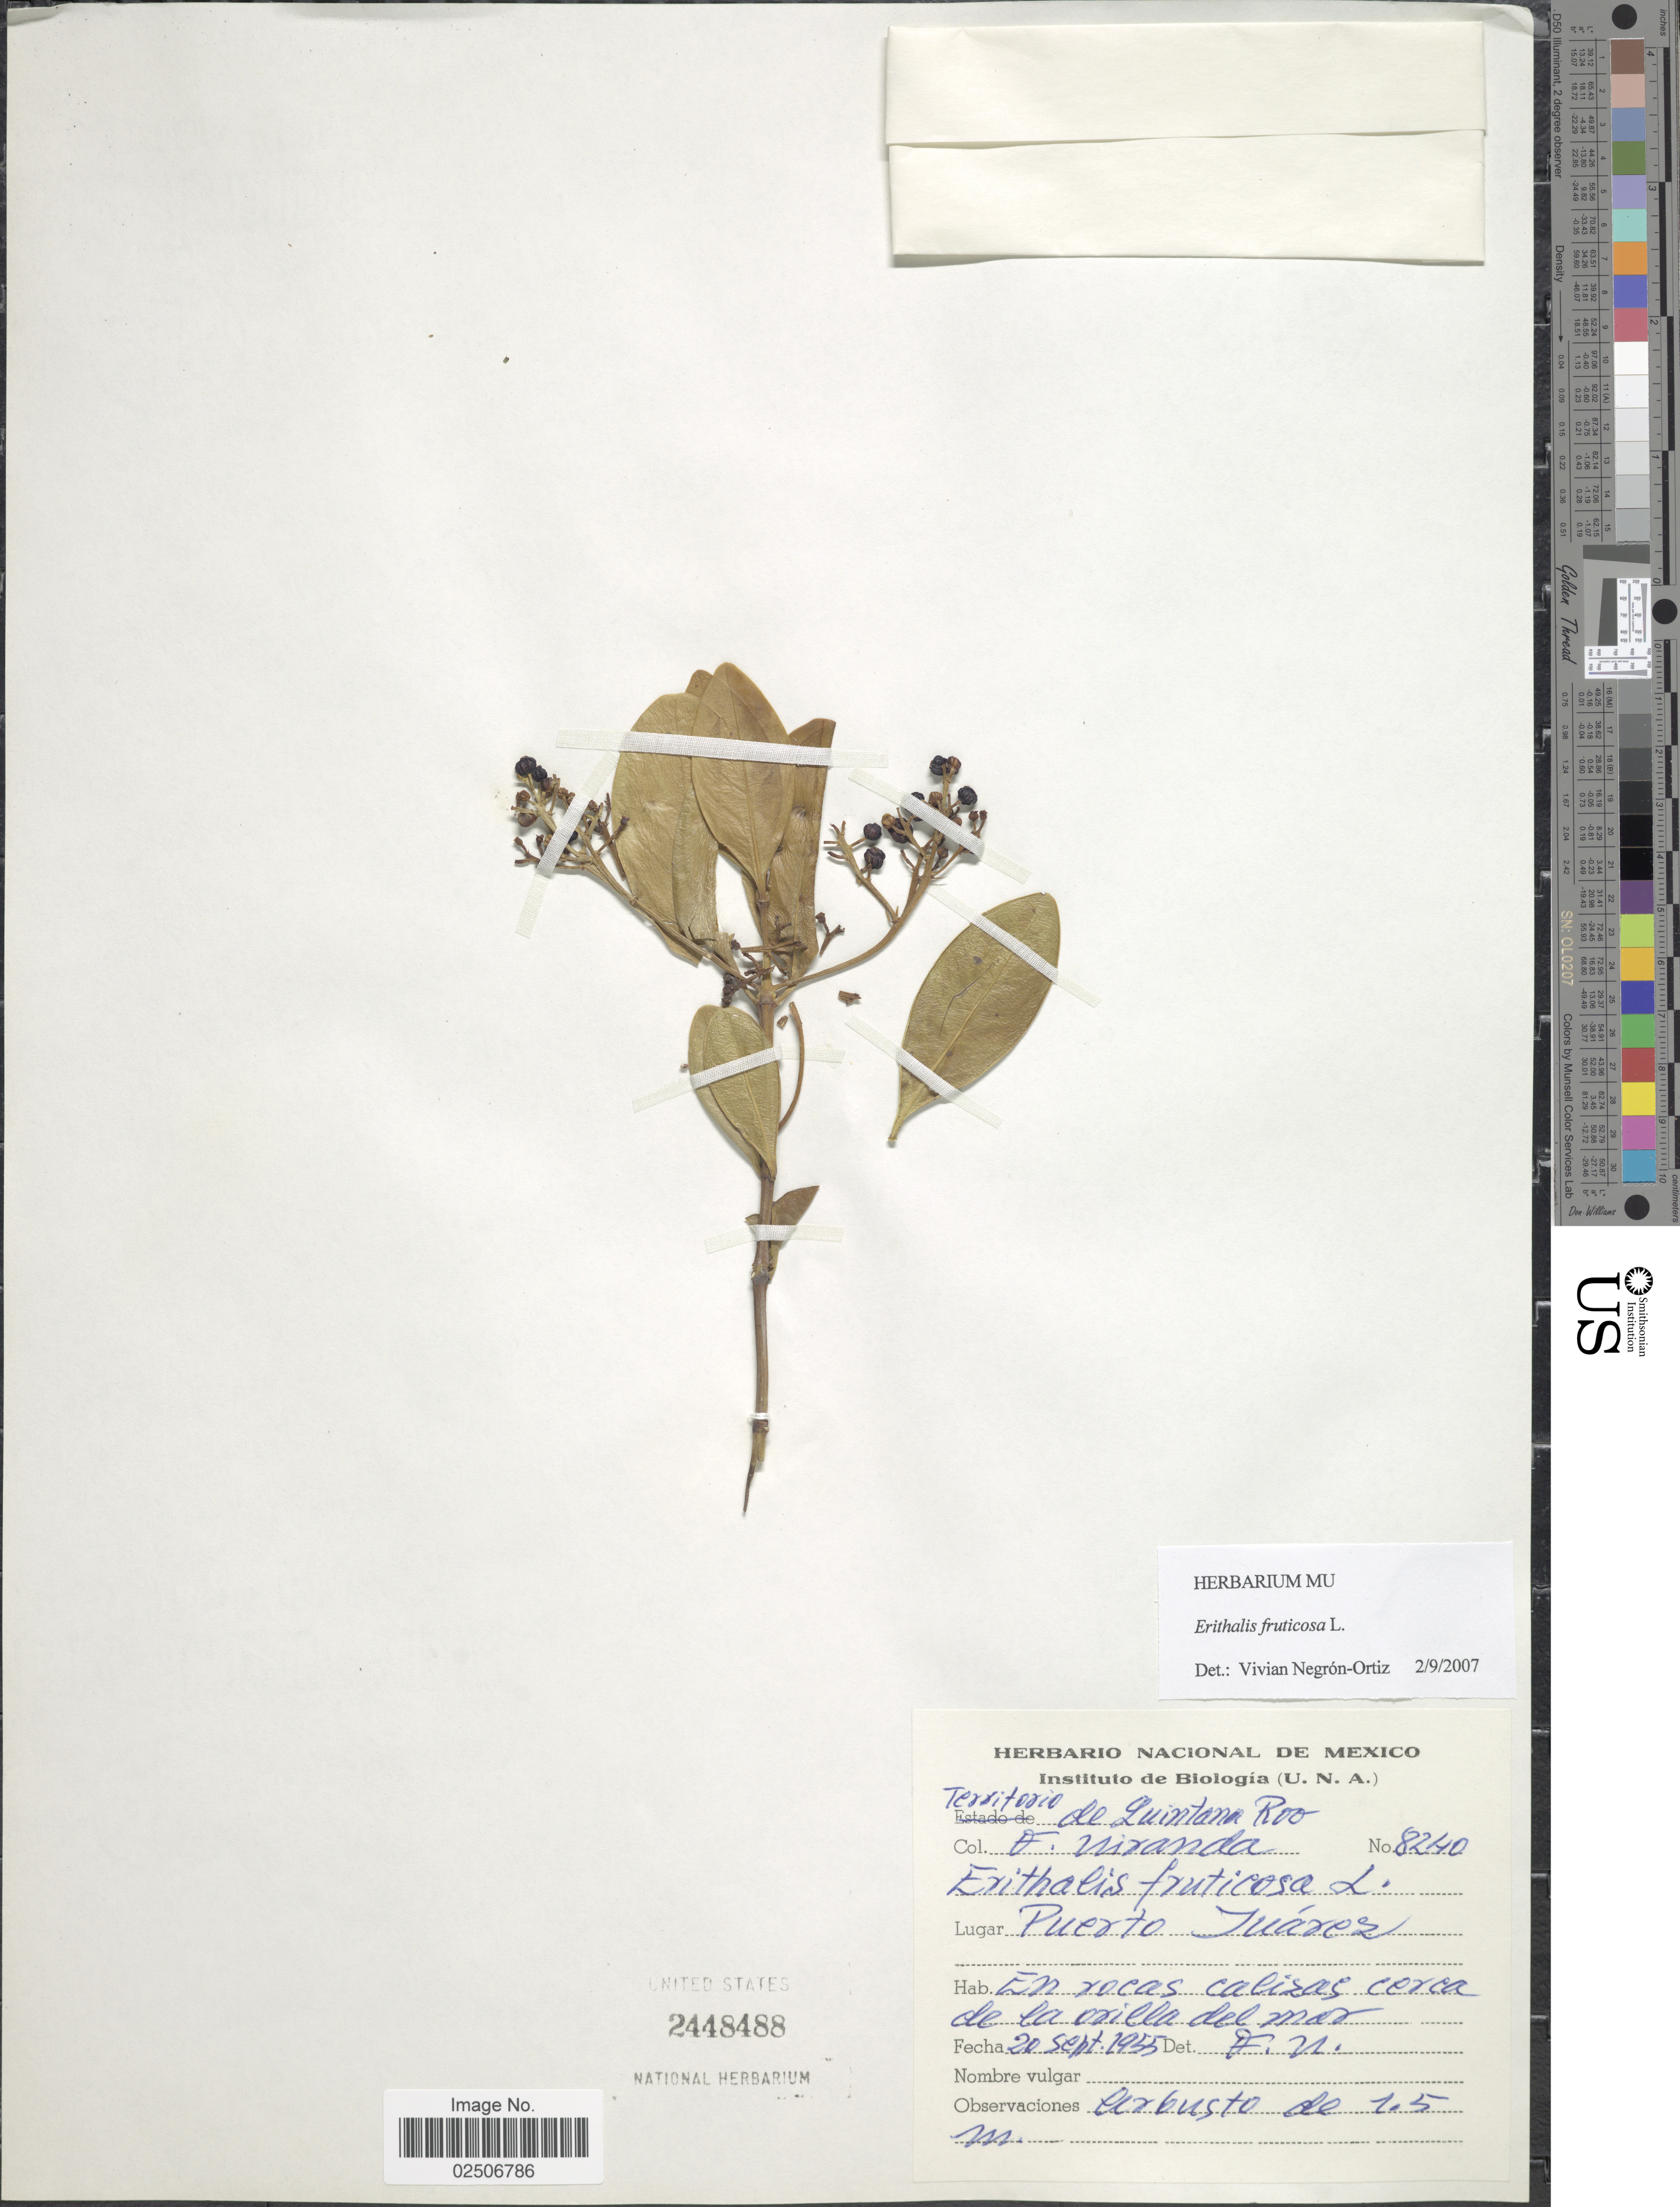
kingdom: Plantae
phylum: Tracheophyta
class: Magnoliopsida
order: Gentianales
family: Rubiaceae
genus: Erithalis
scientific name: Erithalis fruticosa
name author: L.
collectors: O. Enriquez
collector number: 8240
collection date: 1955-09-20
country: Mexico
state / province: Quintana Roo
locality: Puerto Juarez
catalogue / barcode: US 2448488